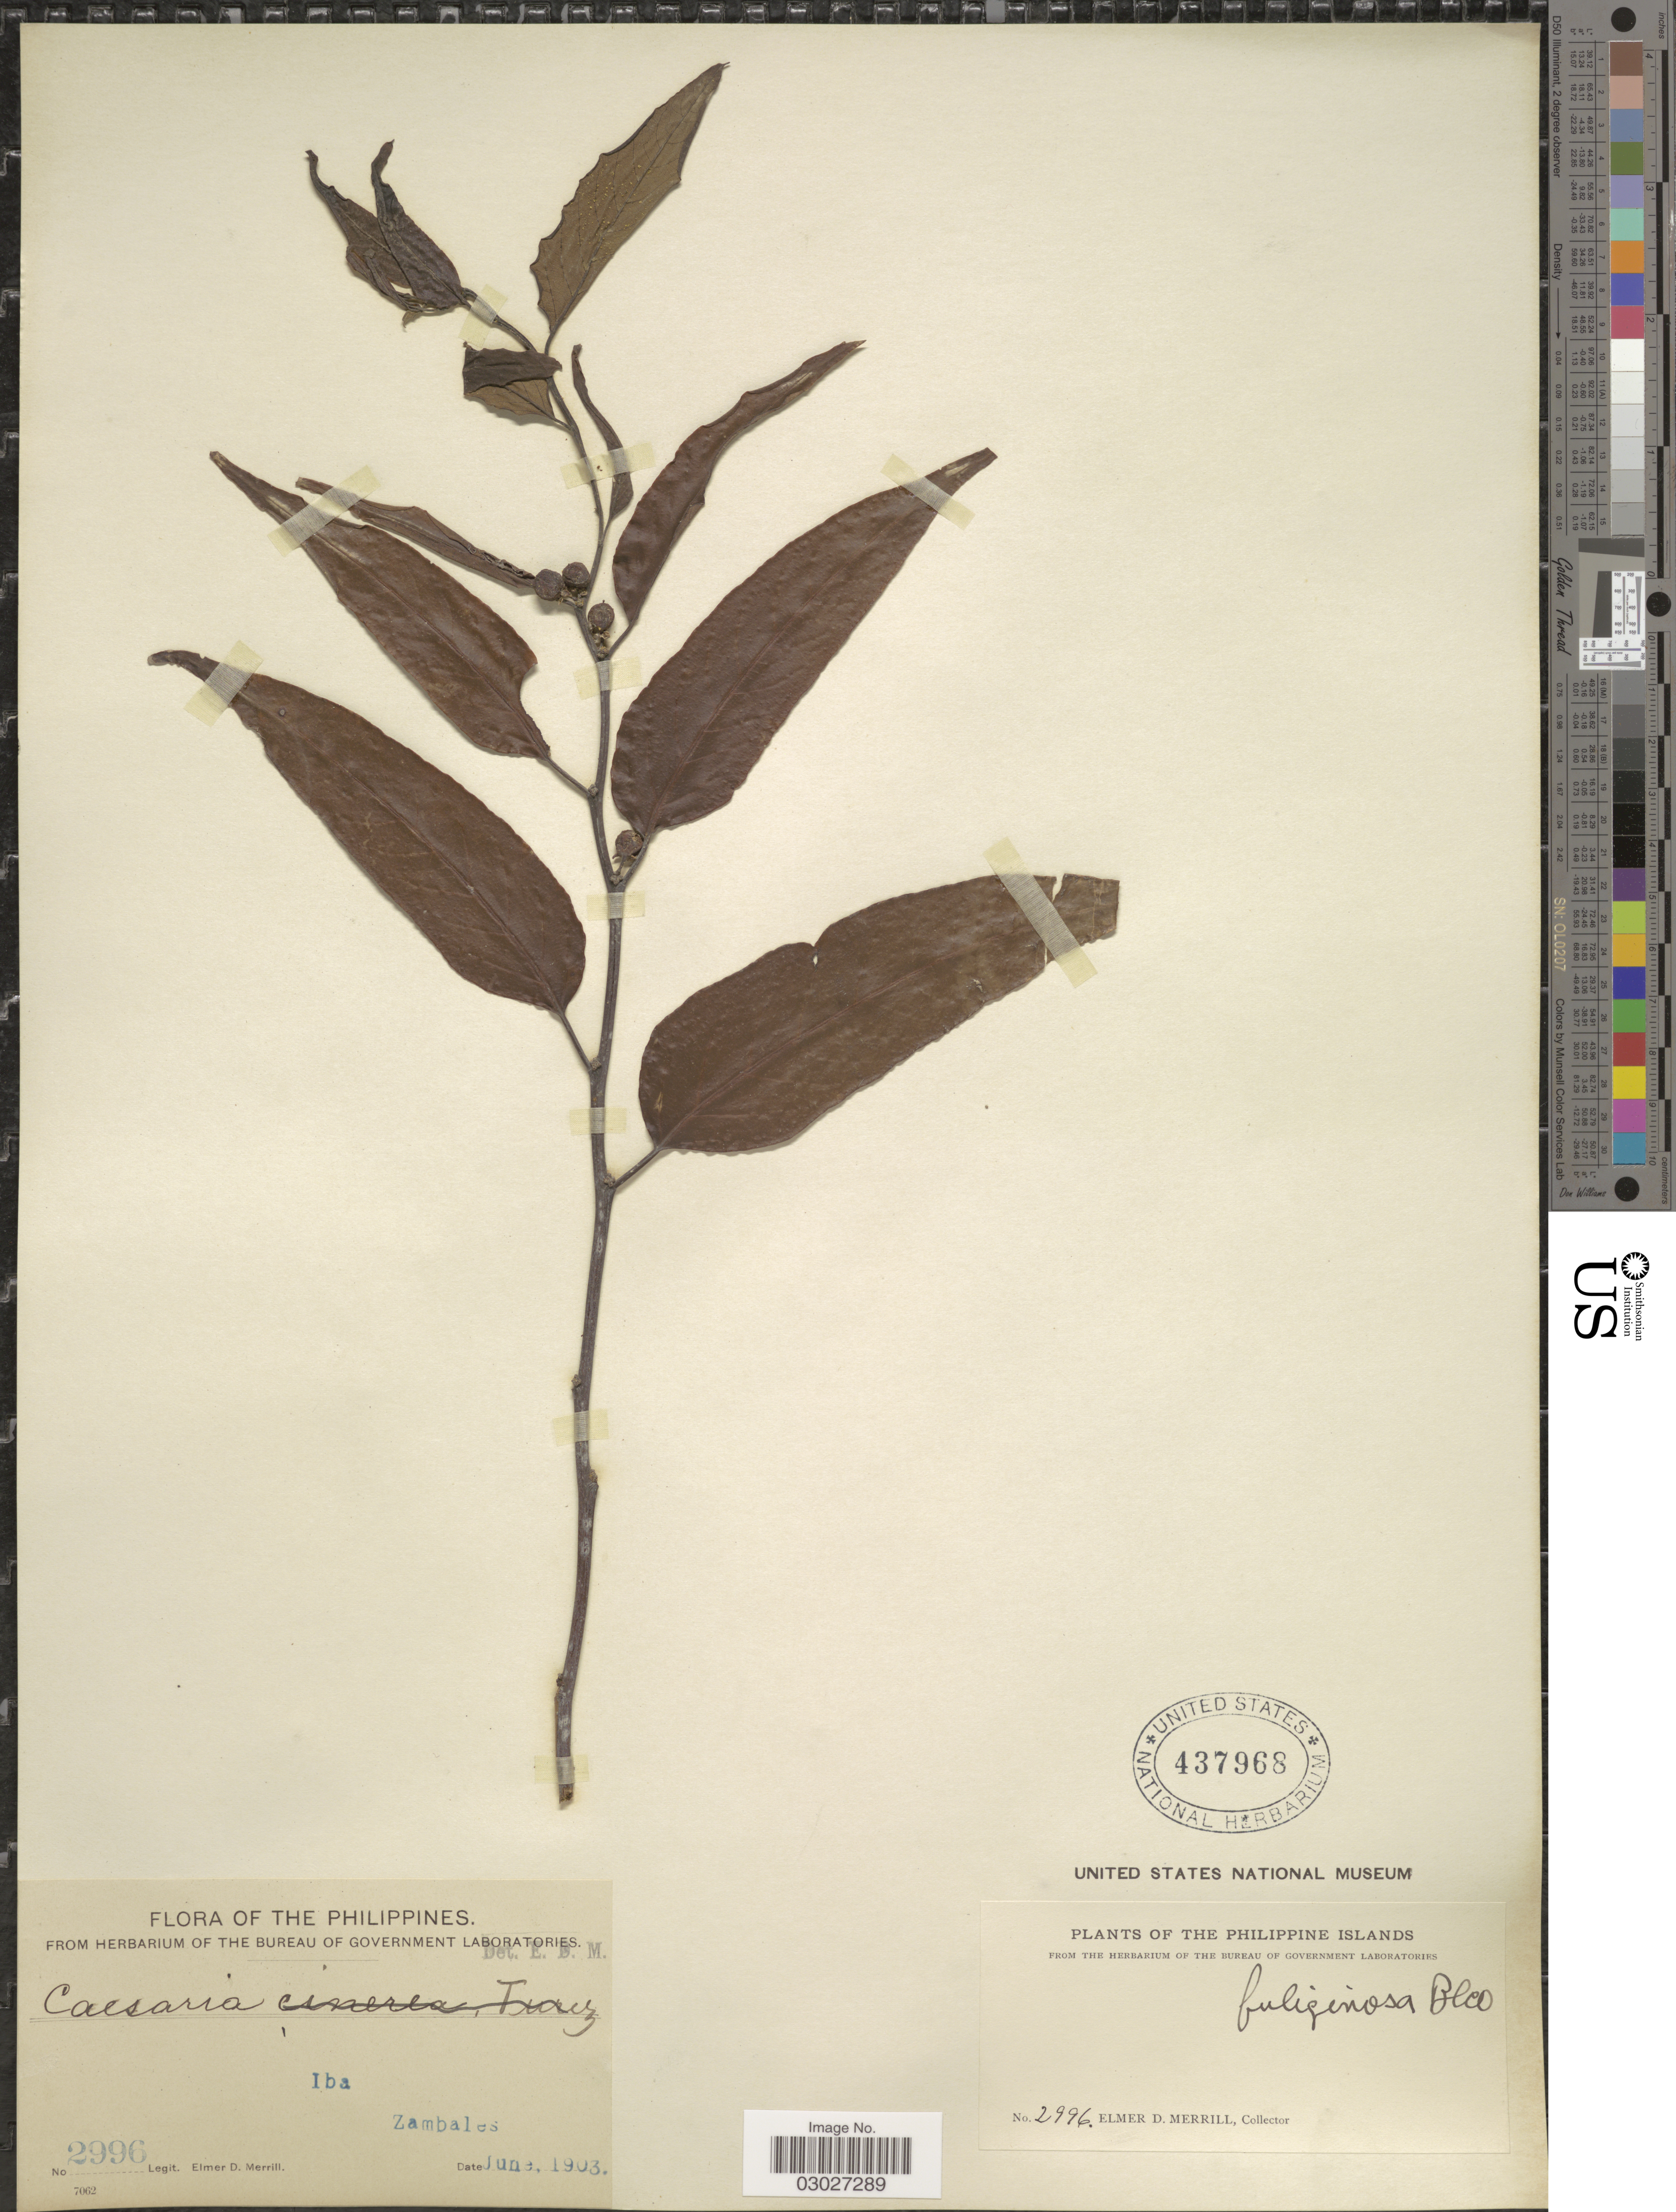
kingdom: Plantae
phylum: Tracheophyta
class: Magnoliopsida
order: Malpighiales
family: Salicaceae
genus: Casearia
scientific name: Casearia fuliginosa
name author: (Blanco) Blanco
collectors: E. D. Merrill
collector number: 2996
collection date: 1903-06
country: Philippines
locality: The Philippine Islands, Iba, Zambales.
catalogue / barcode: US 437968